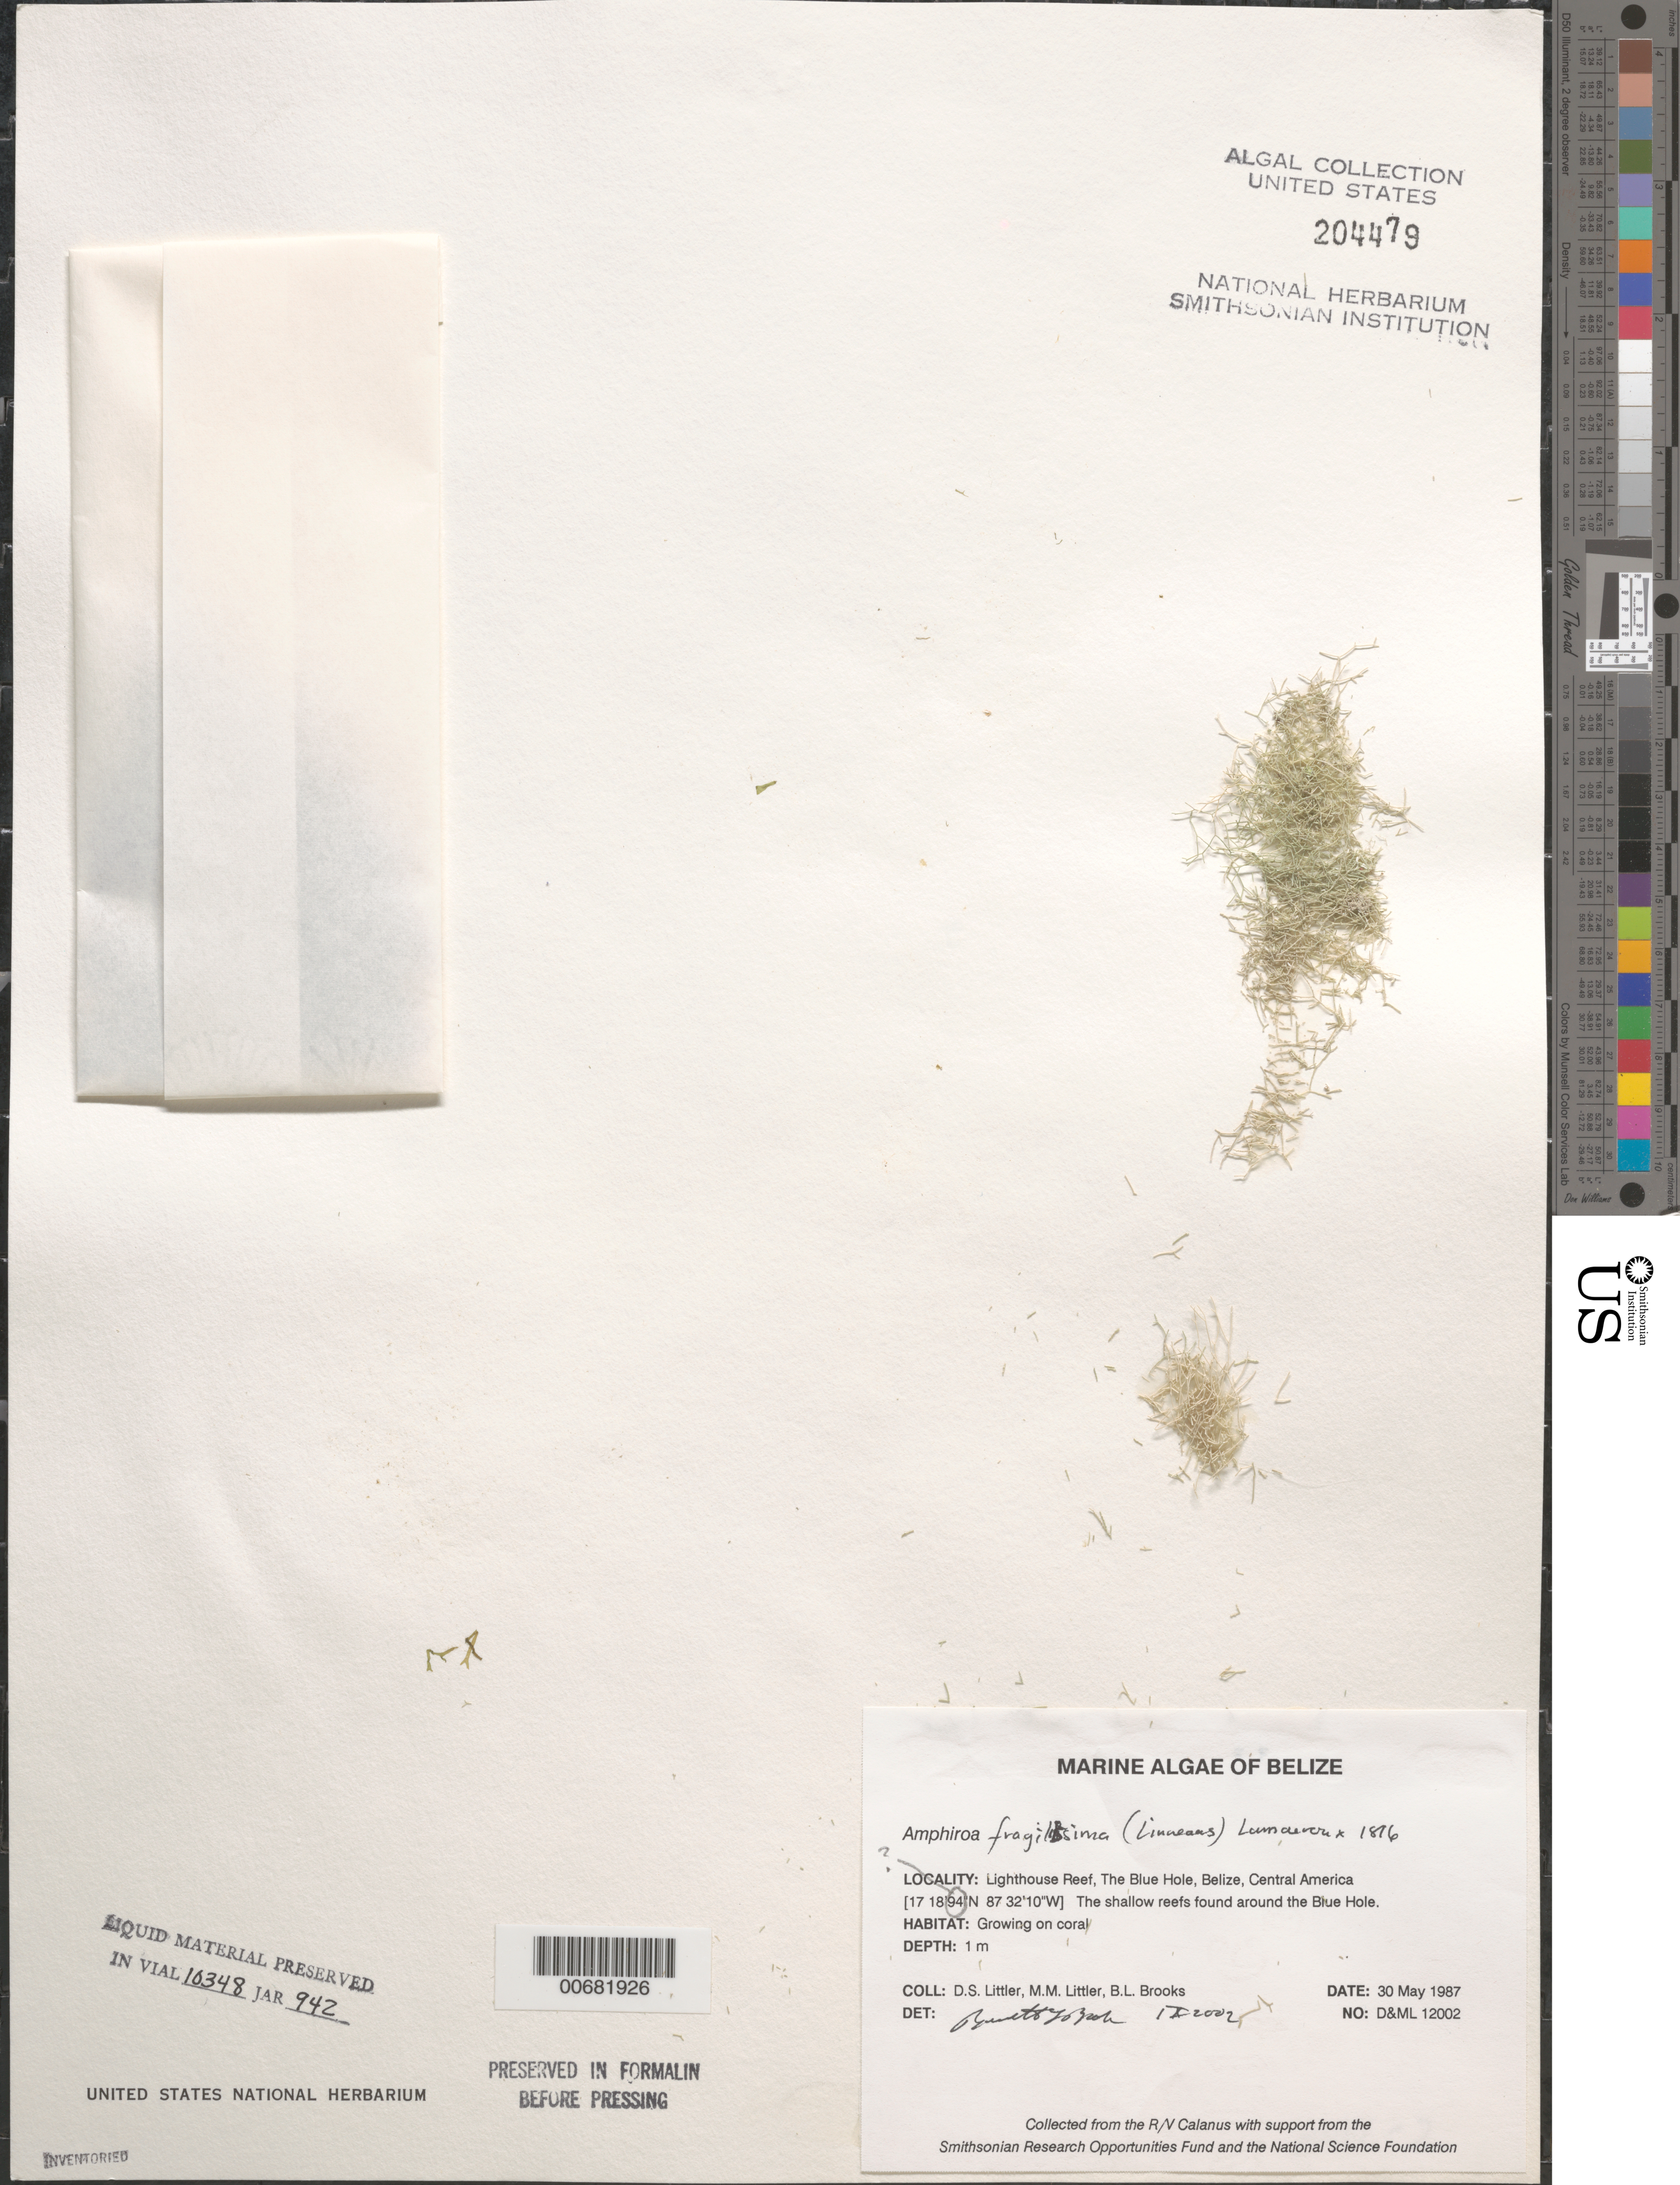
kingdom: Plantae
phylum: Rhodophyta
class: Florideophyceae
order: Corallinales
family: Lithophyllaceae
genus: Amphiroa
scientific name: Amphiroa fragilissima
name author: (L.) J.V.Lamouroux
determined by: Brooks, B. L., (BOT), Smithsonian Institution - National Museum of Natural History (UNITED STATES)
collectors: D. S. Littler, M. M. Littler & B. Brooks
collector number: D&ML 12002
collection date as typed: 30 May 1987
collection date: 1987-05-30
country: Belize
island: Lighthouse Reef Atoll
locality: The Blue Hole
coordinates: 17 18' 94" N, 87 32' 10" w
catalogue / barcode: US 204479